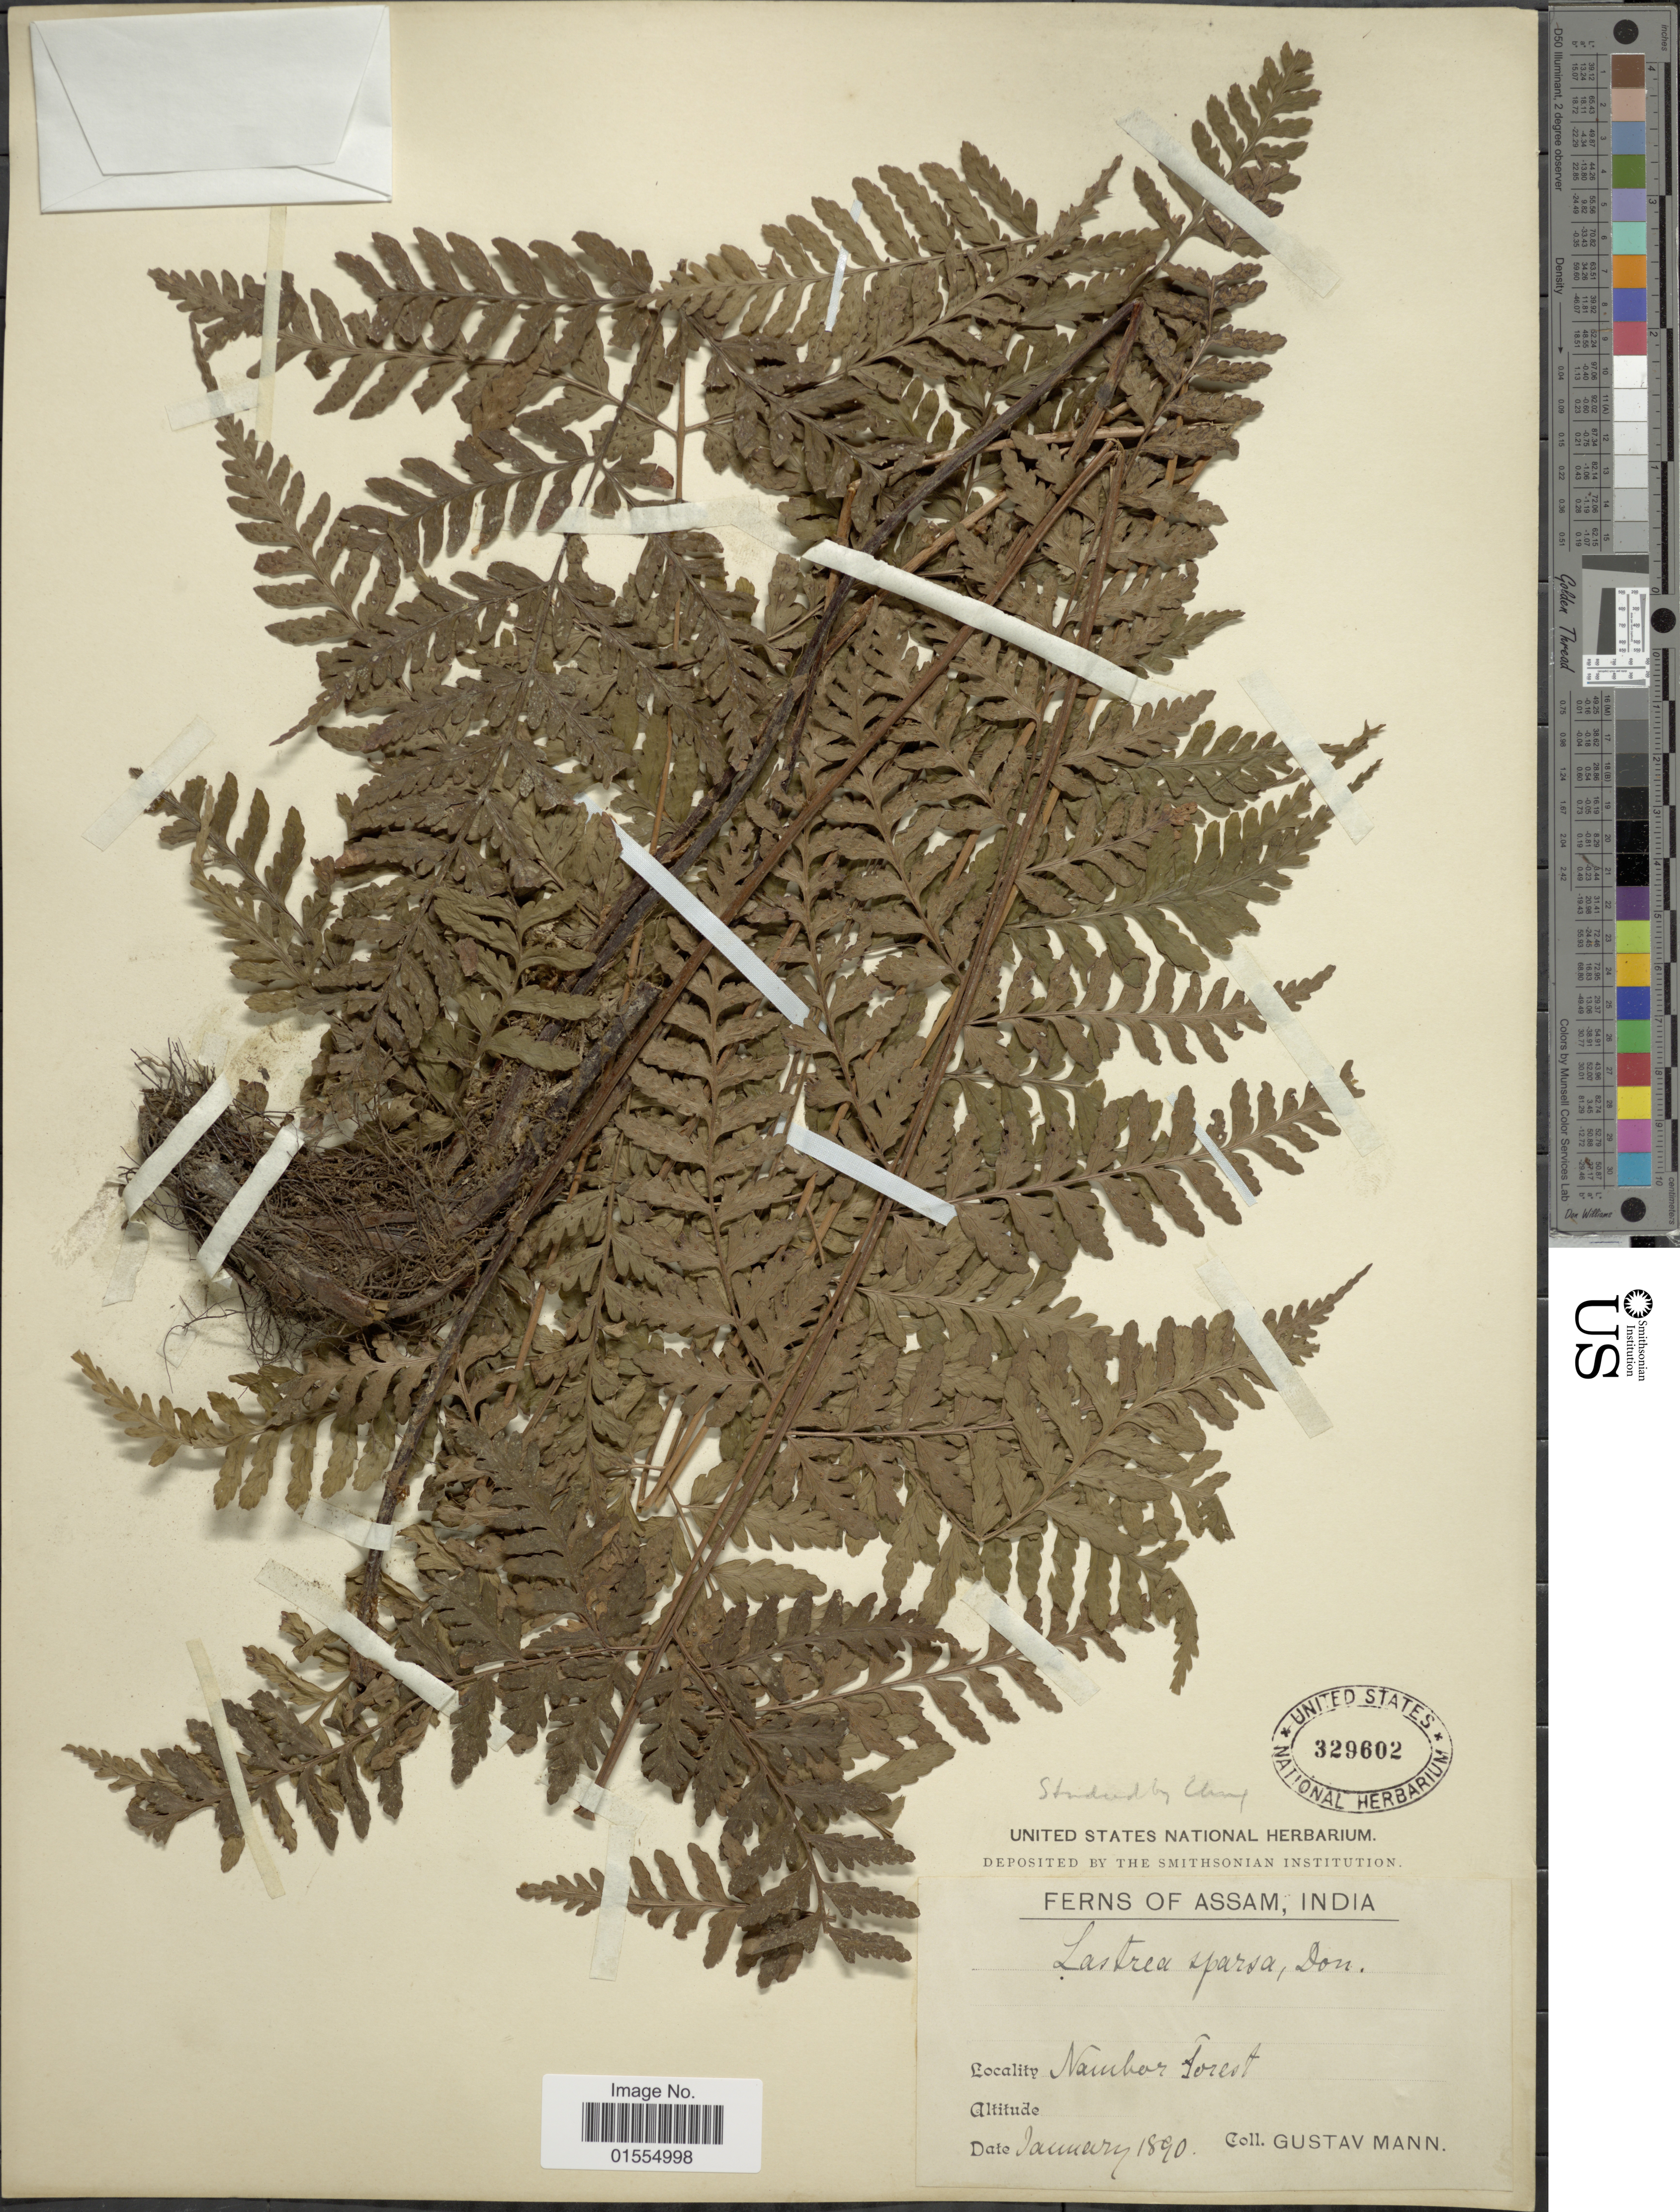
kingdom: Plantae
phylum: Tracheophyta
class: Polypodiopsida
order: Polypodiales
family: Dryopteridaceae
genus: Dryopteris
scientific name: Dryopteris sparsa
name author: (D. Don) Kuntze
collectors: G. Mann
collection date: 1890-01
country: India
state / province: Assam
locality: Assam, India, Nambar Forest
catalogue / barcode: US 329602